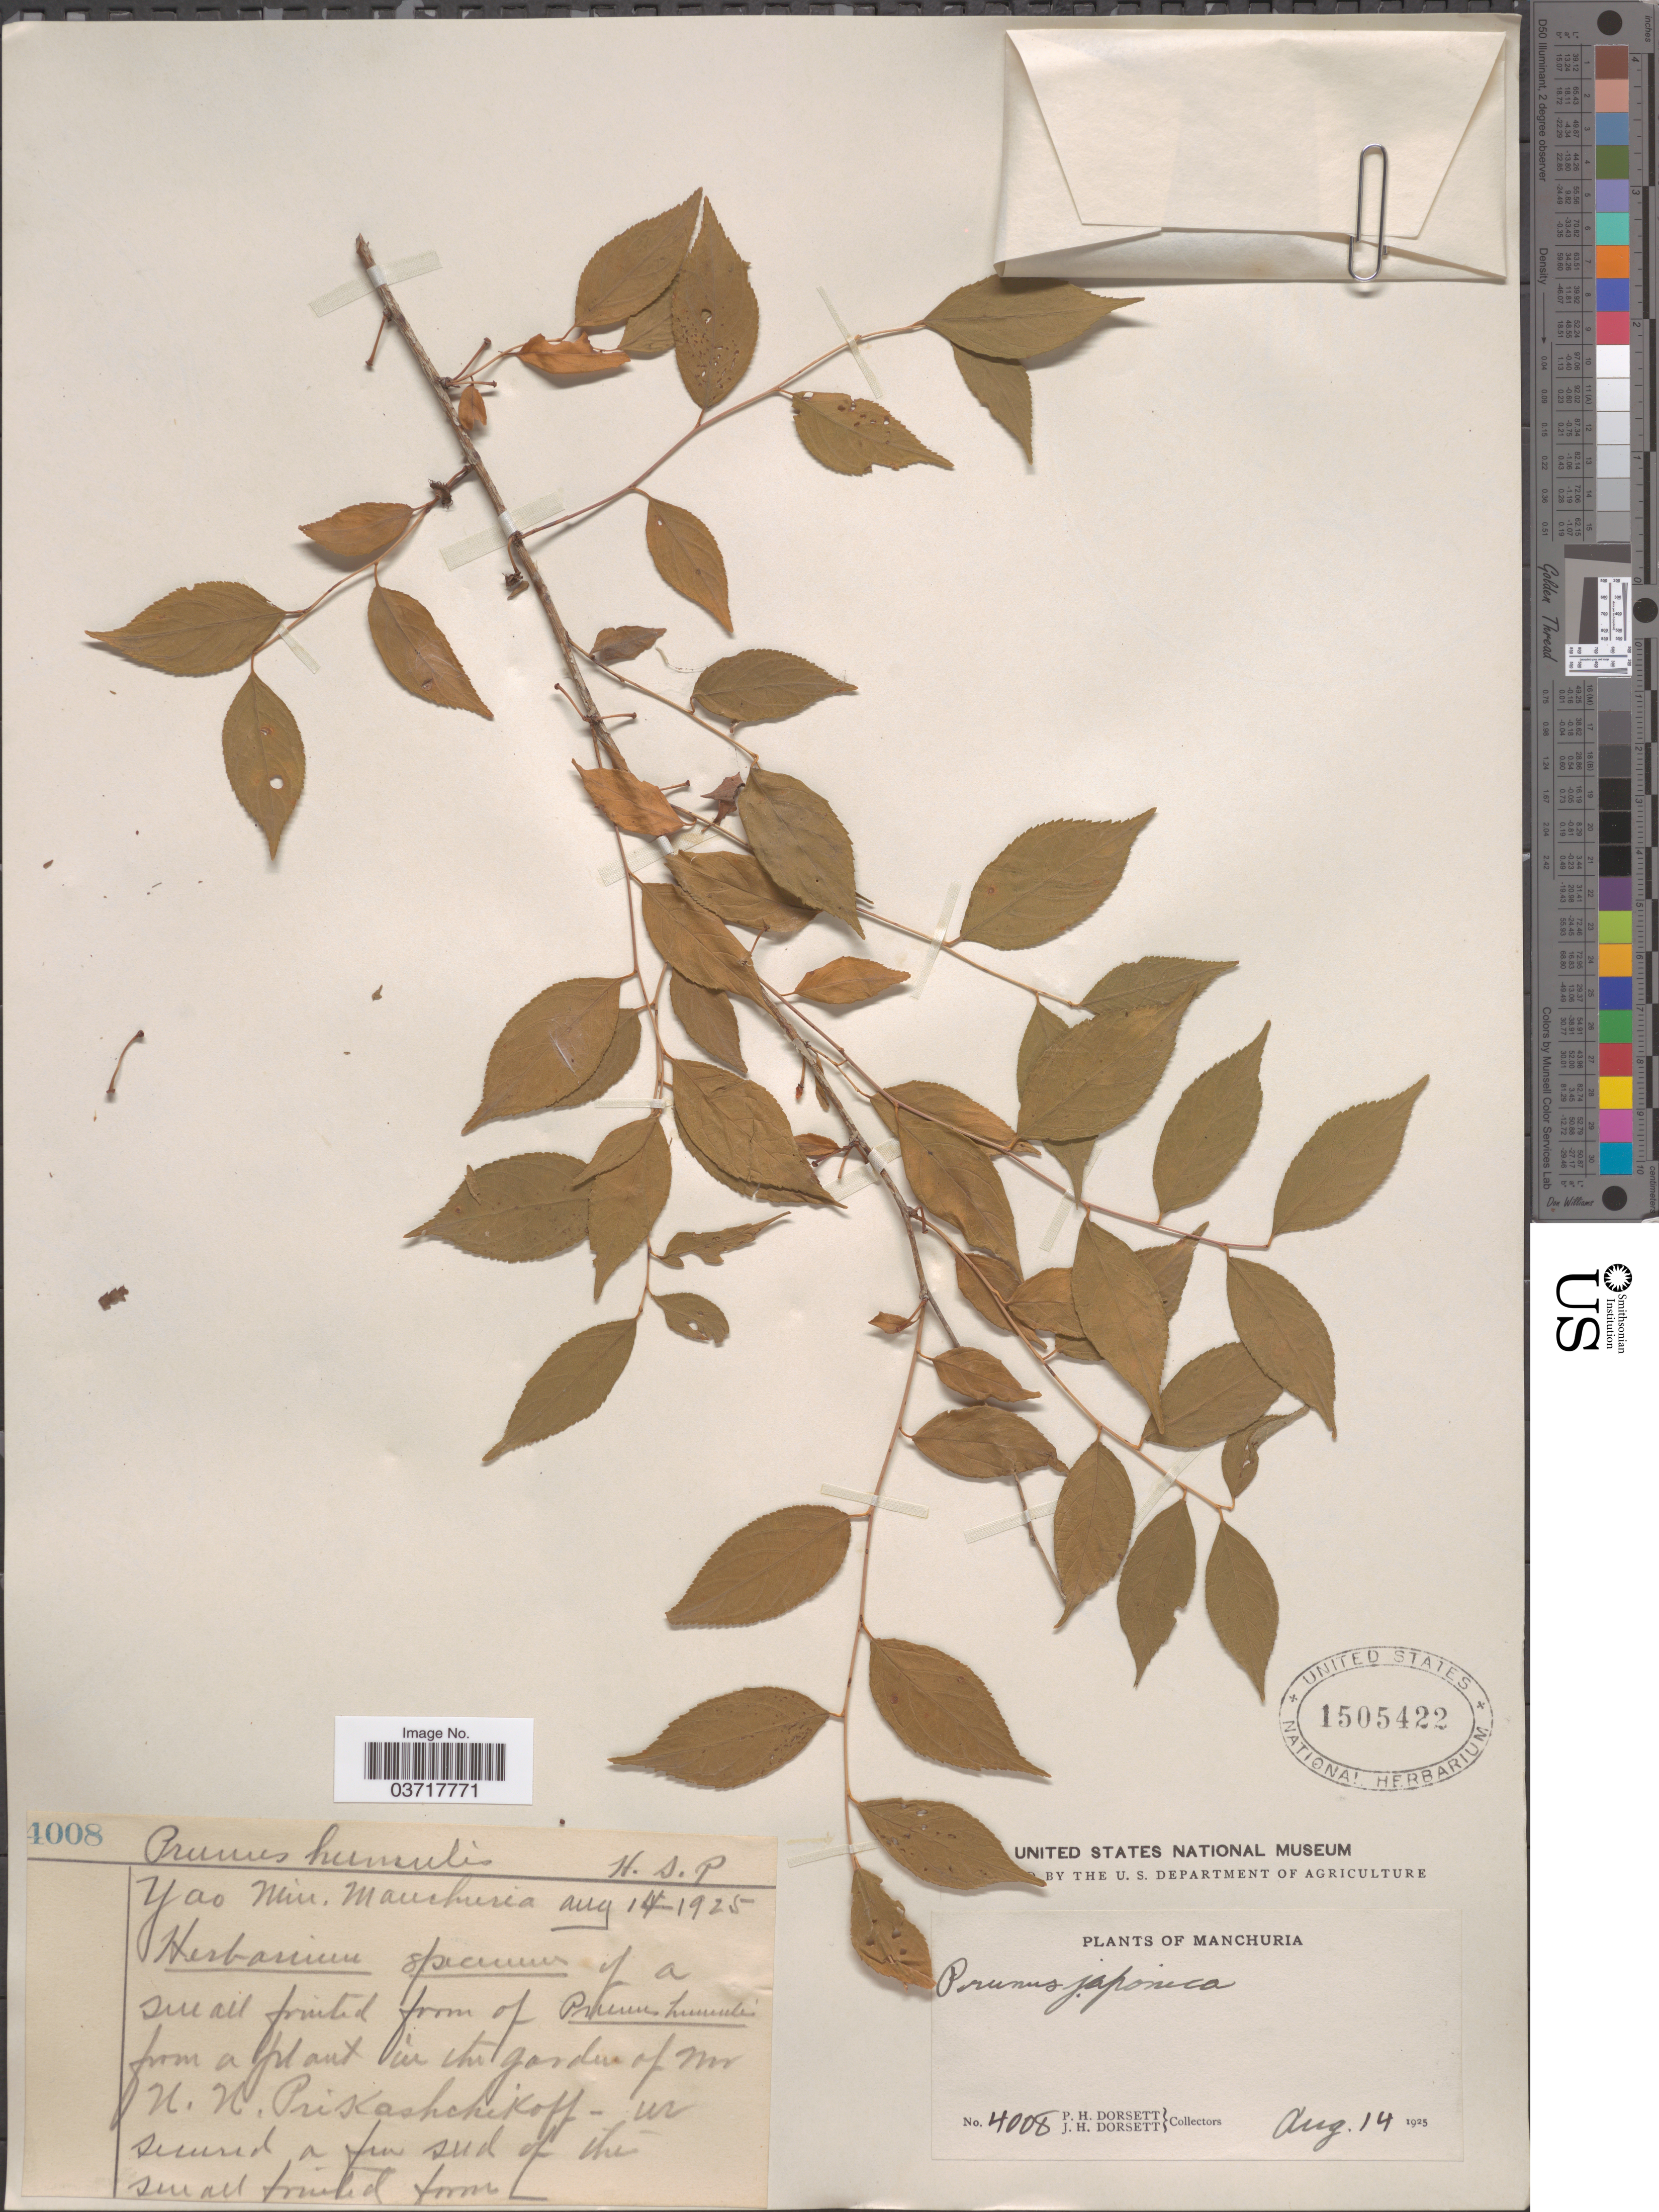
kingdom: Plantae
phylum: Tracheophyta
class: Magnoliopsida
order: Rosales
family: Rosaceae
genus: Prunus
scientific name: Prunus japonica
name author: Thunb.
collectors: P. H. Dorsett & J. Dorsett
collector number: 4008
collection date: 1925-08-14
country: China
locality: Manchuria. Yao Min.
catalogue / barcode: US 1505422